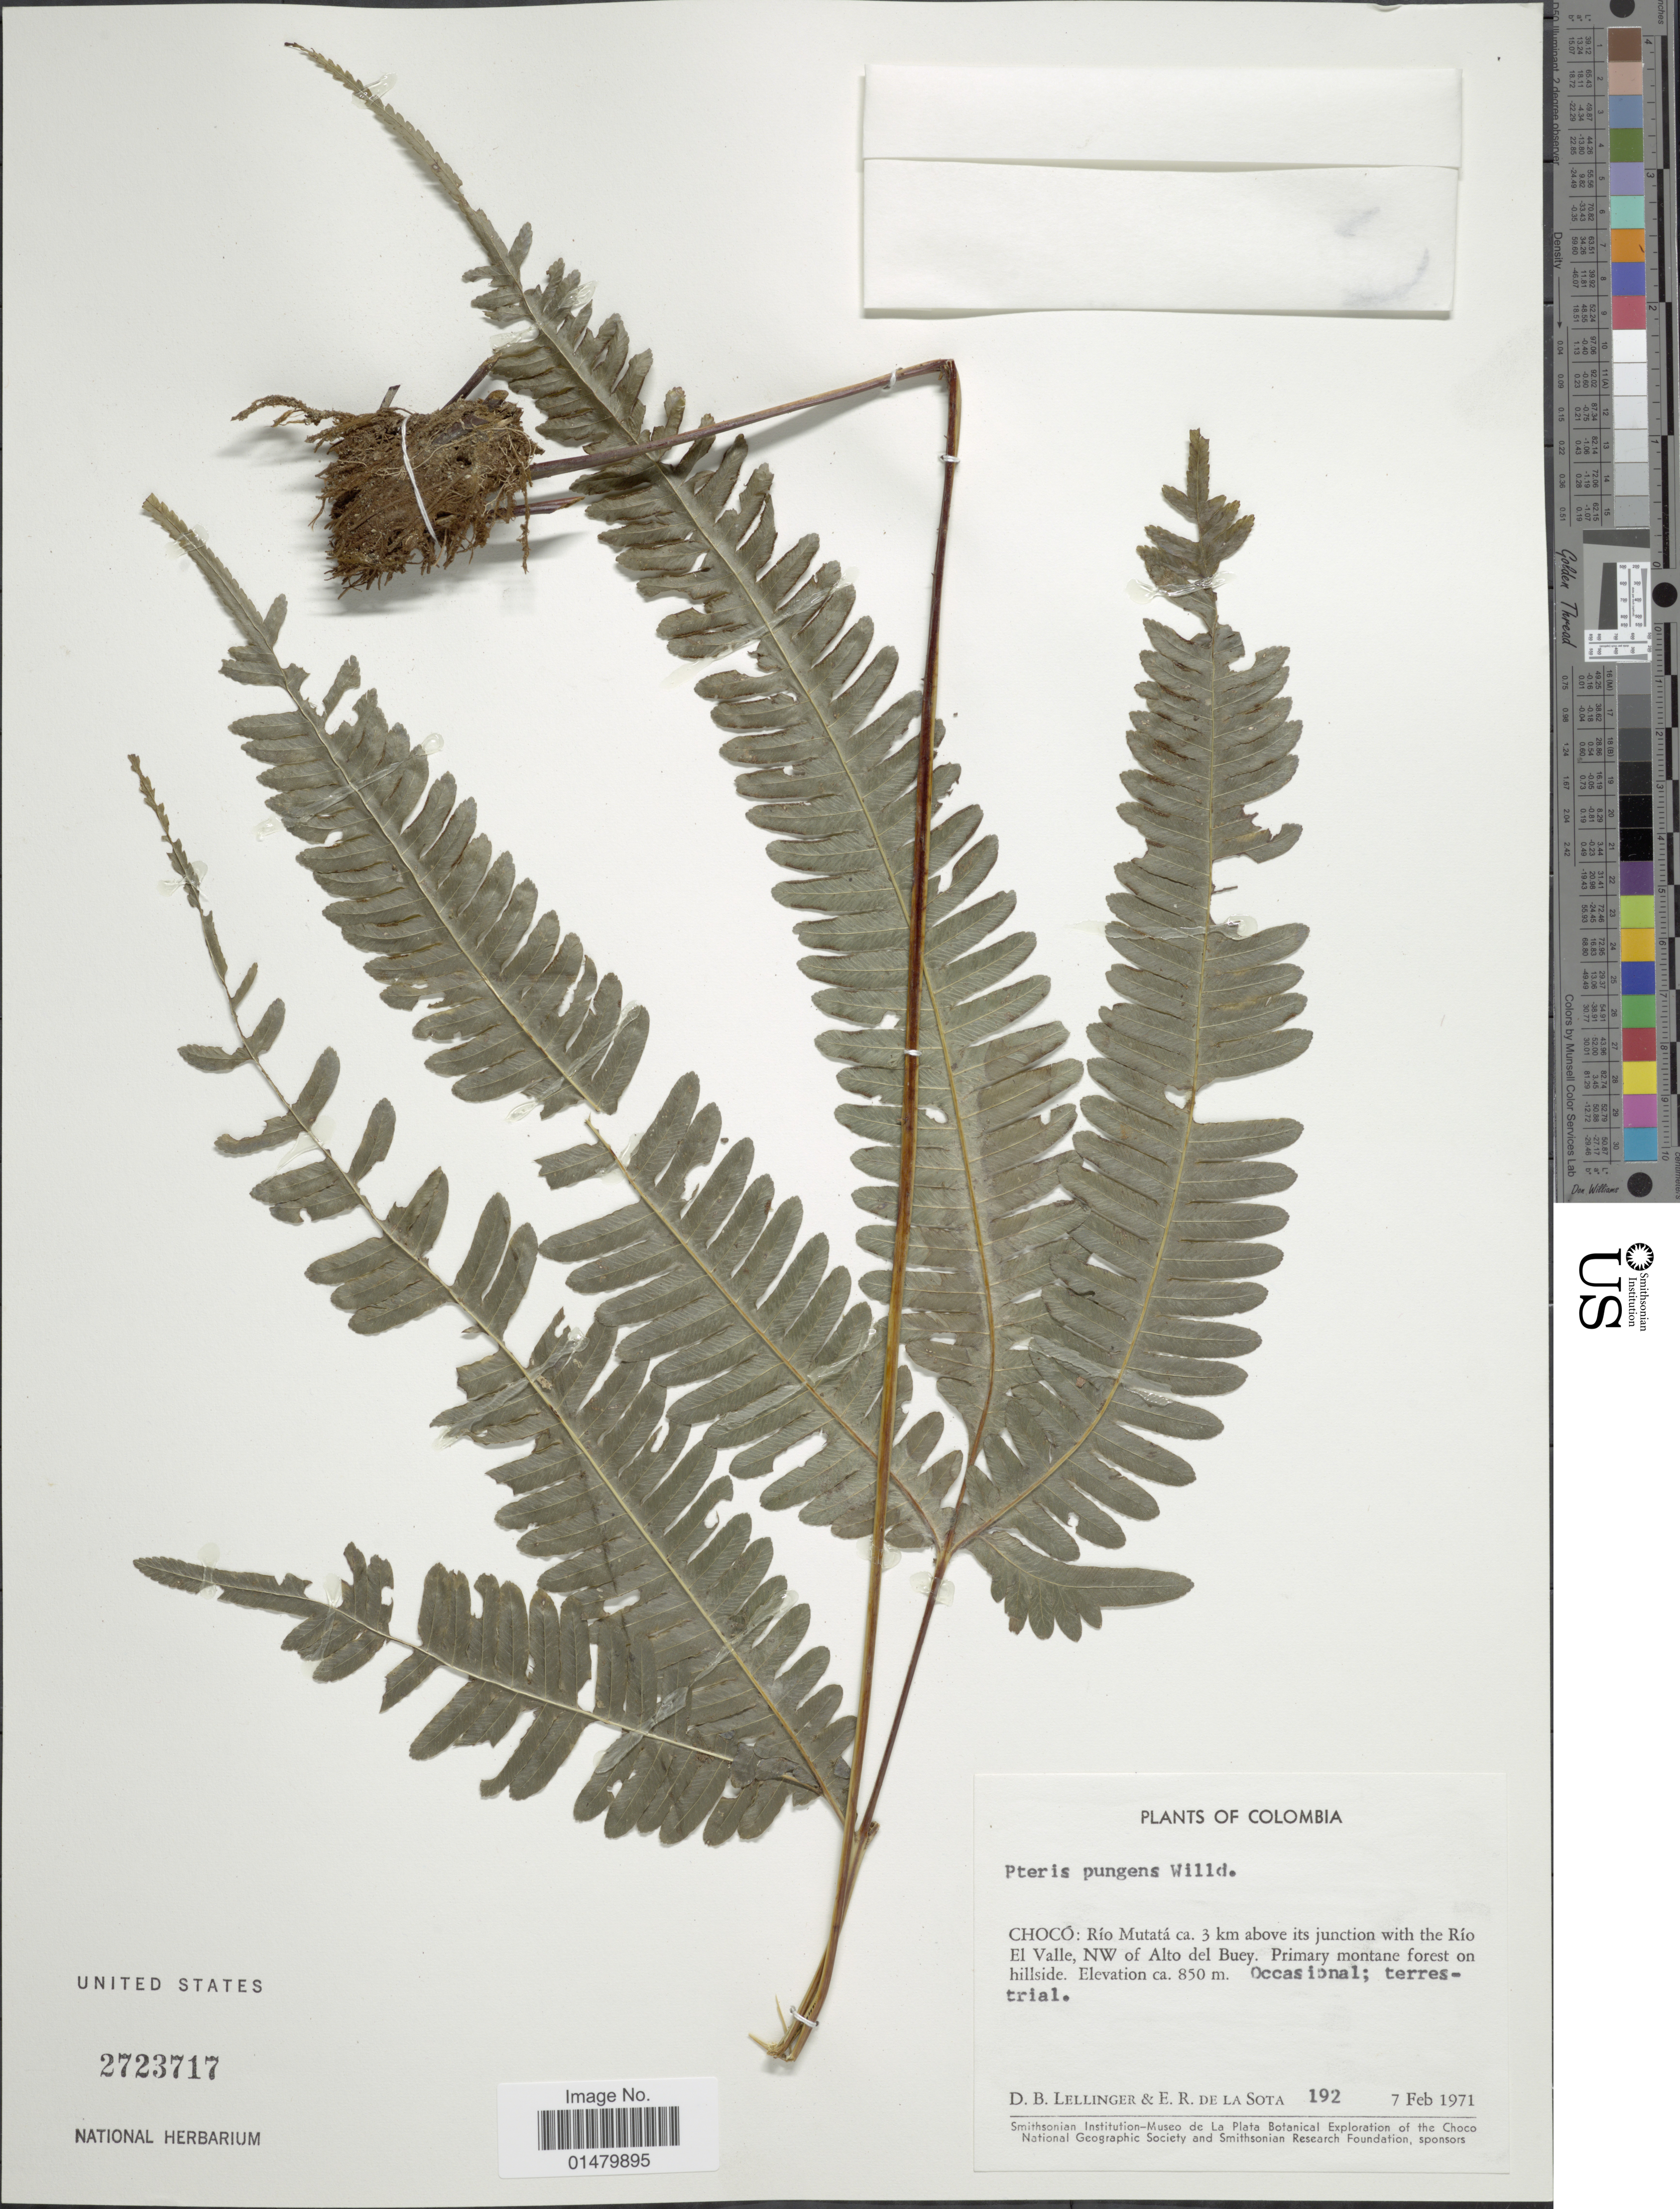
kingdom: Plantae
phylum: Tracheophyta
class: Polypodiopsida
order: Polypodiales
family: Pteridaceae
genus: Pteris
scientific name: Pteris pungens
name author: Willd.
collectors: D. B. Lellinger & E. R. de la Sota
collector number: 192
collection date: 1971-02-07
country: Colombia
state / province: Chocó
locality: Rio Mutata ca. 3 km above its junction with the Rio El Valle, NW of Alto del Buey.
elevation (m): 850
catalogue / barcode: US 2723717